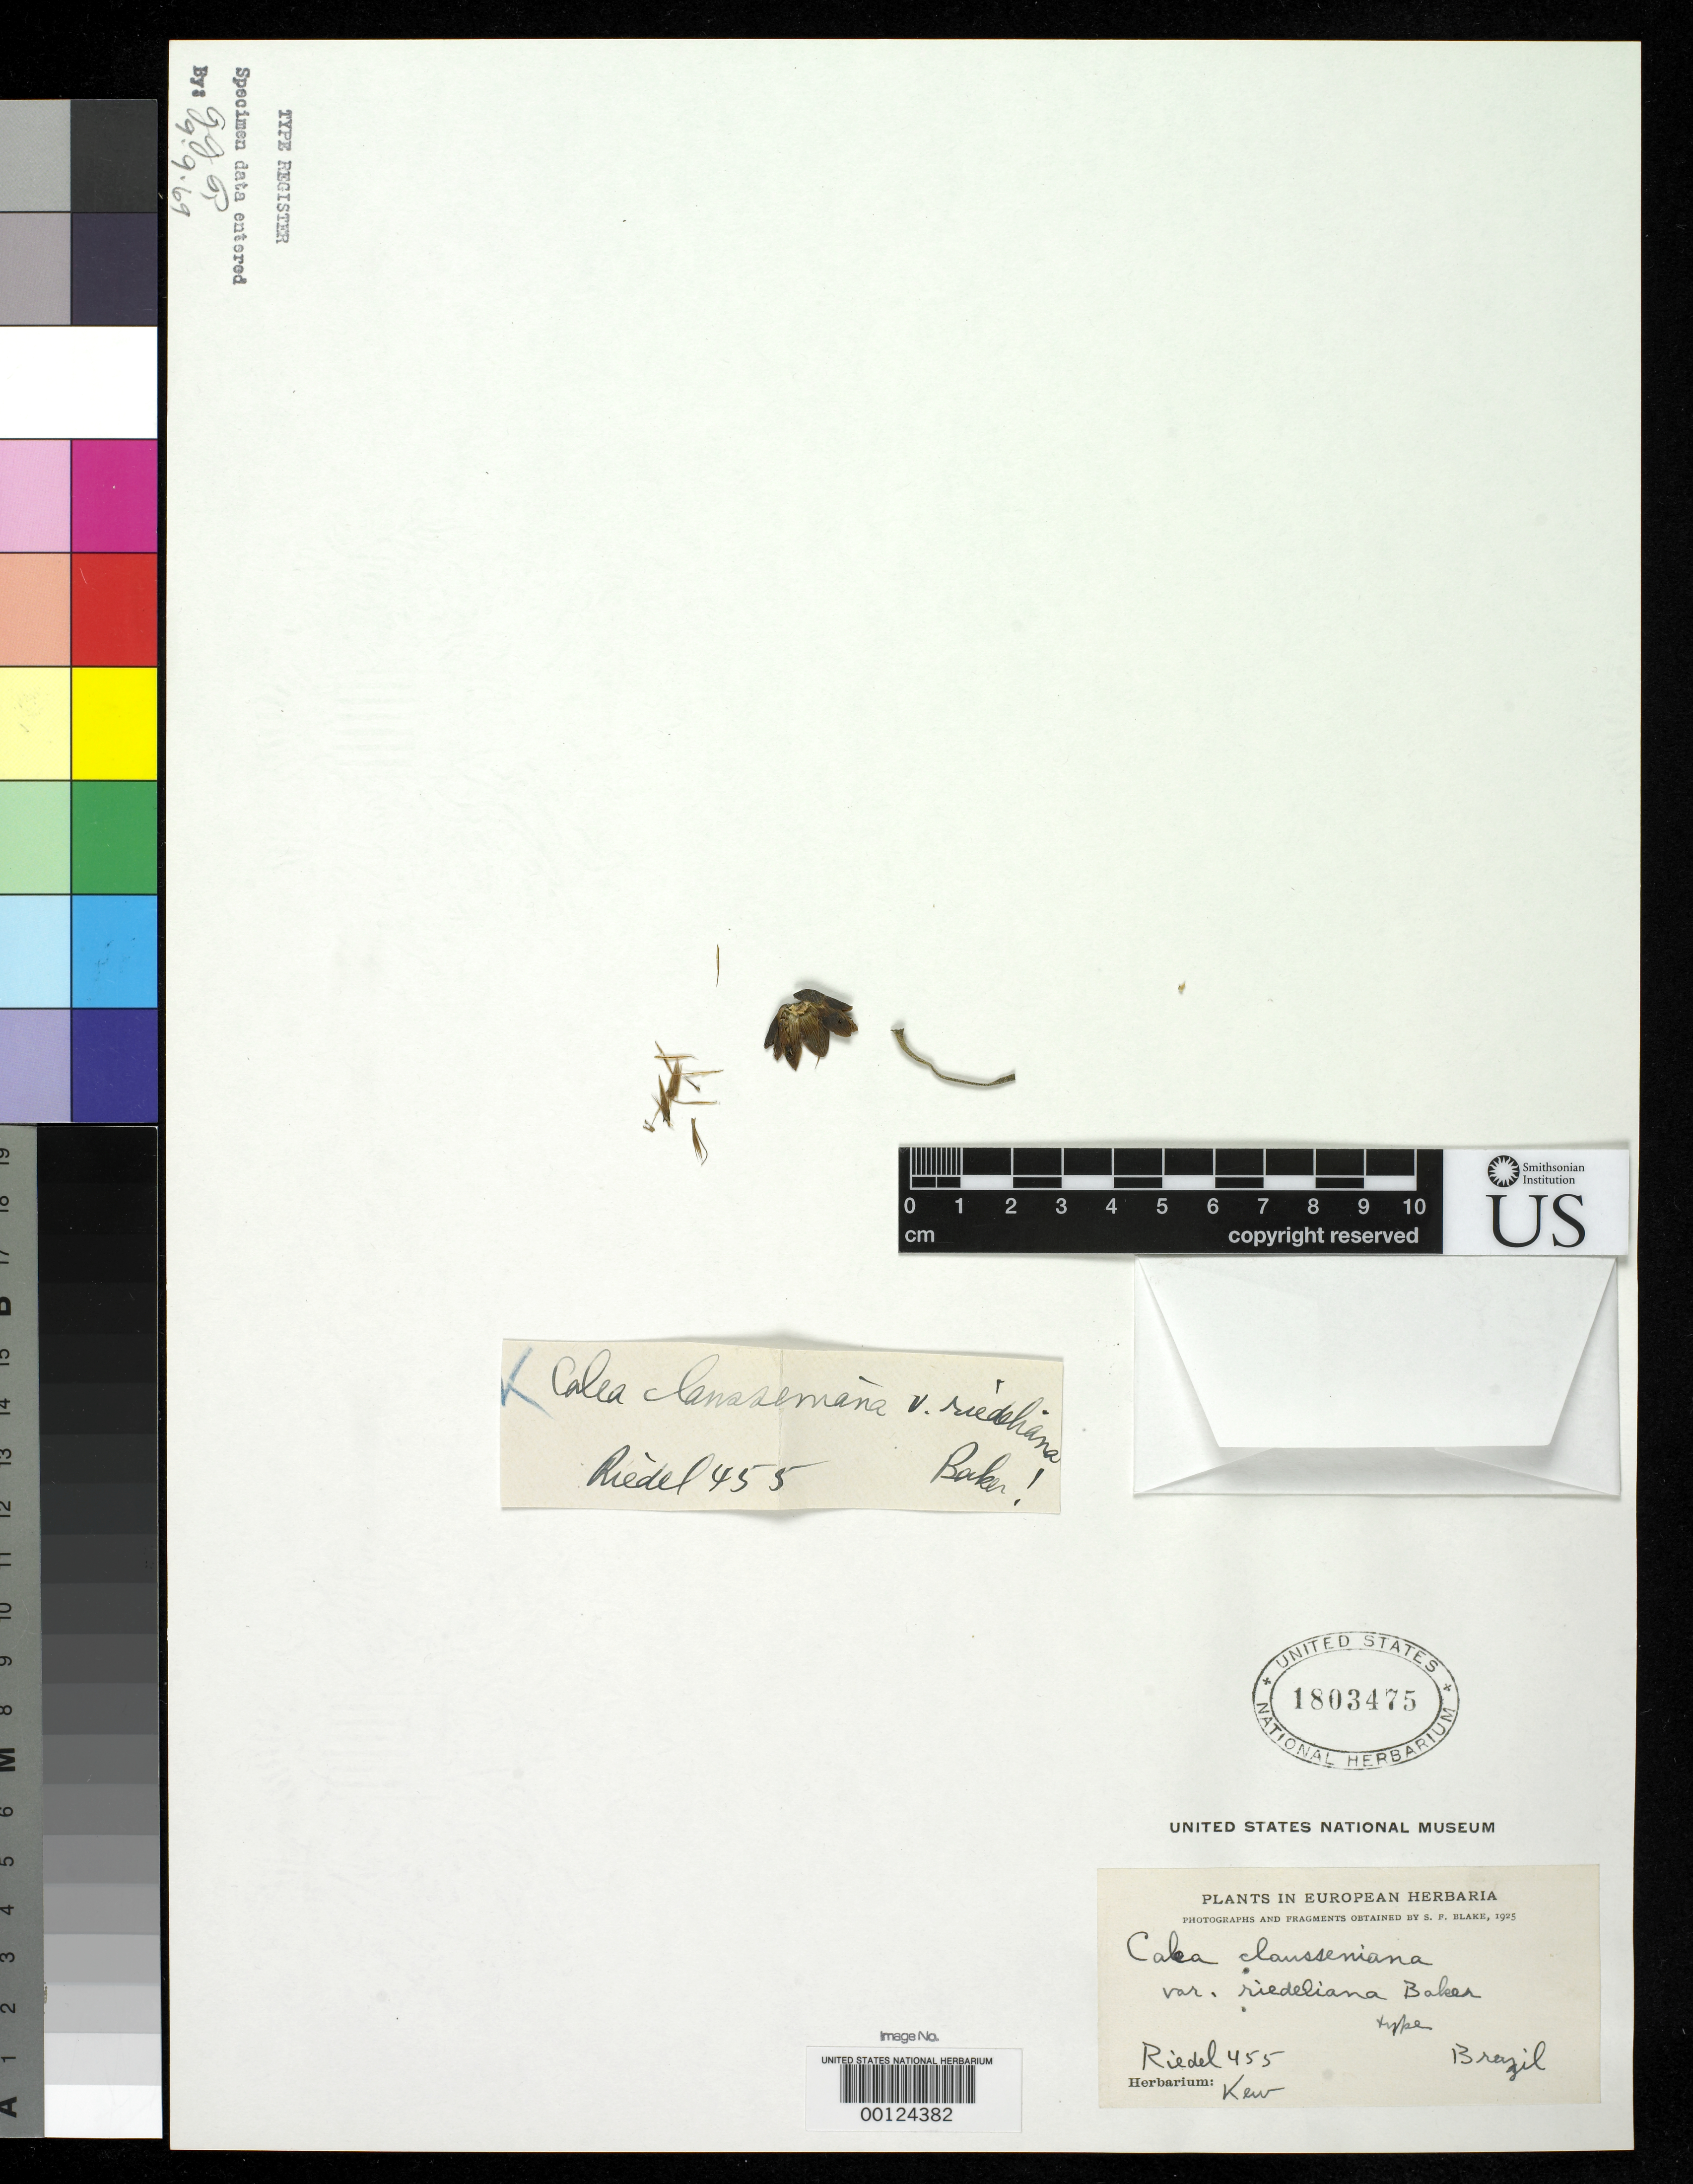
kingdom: Plantae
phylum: Tracheophyta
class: Magnoliopsida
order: Asterales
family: Asteraceae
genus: Calea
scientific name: Calea clausseniana var. riedeliana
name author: Baker in Mart.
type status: Isotype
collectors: L. Riedel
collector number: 455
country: Brazil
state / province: Minas Gerais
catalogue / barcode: US 1803475